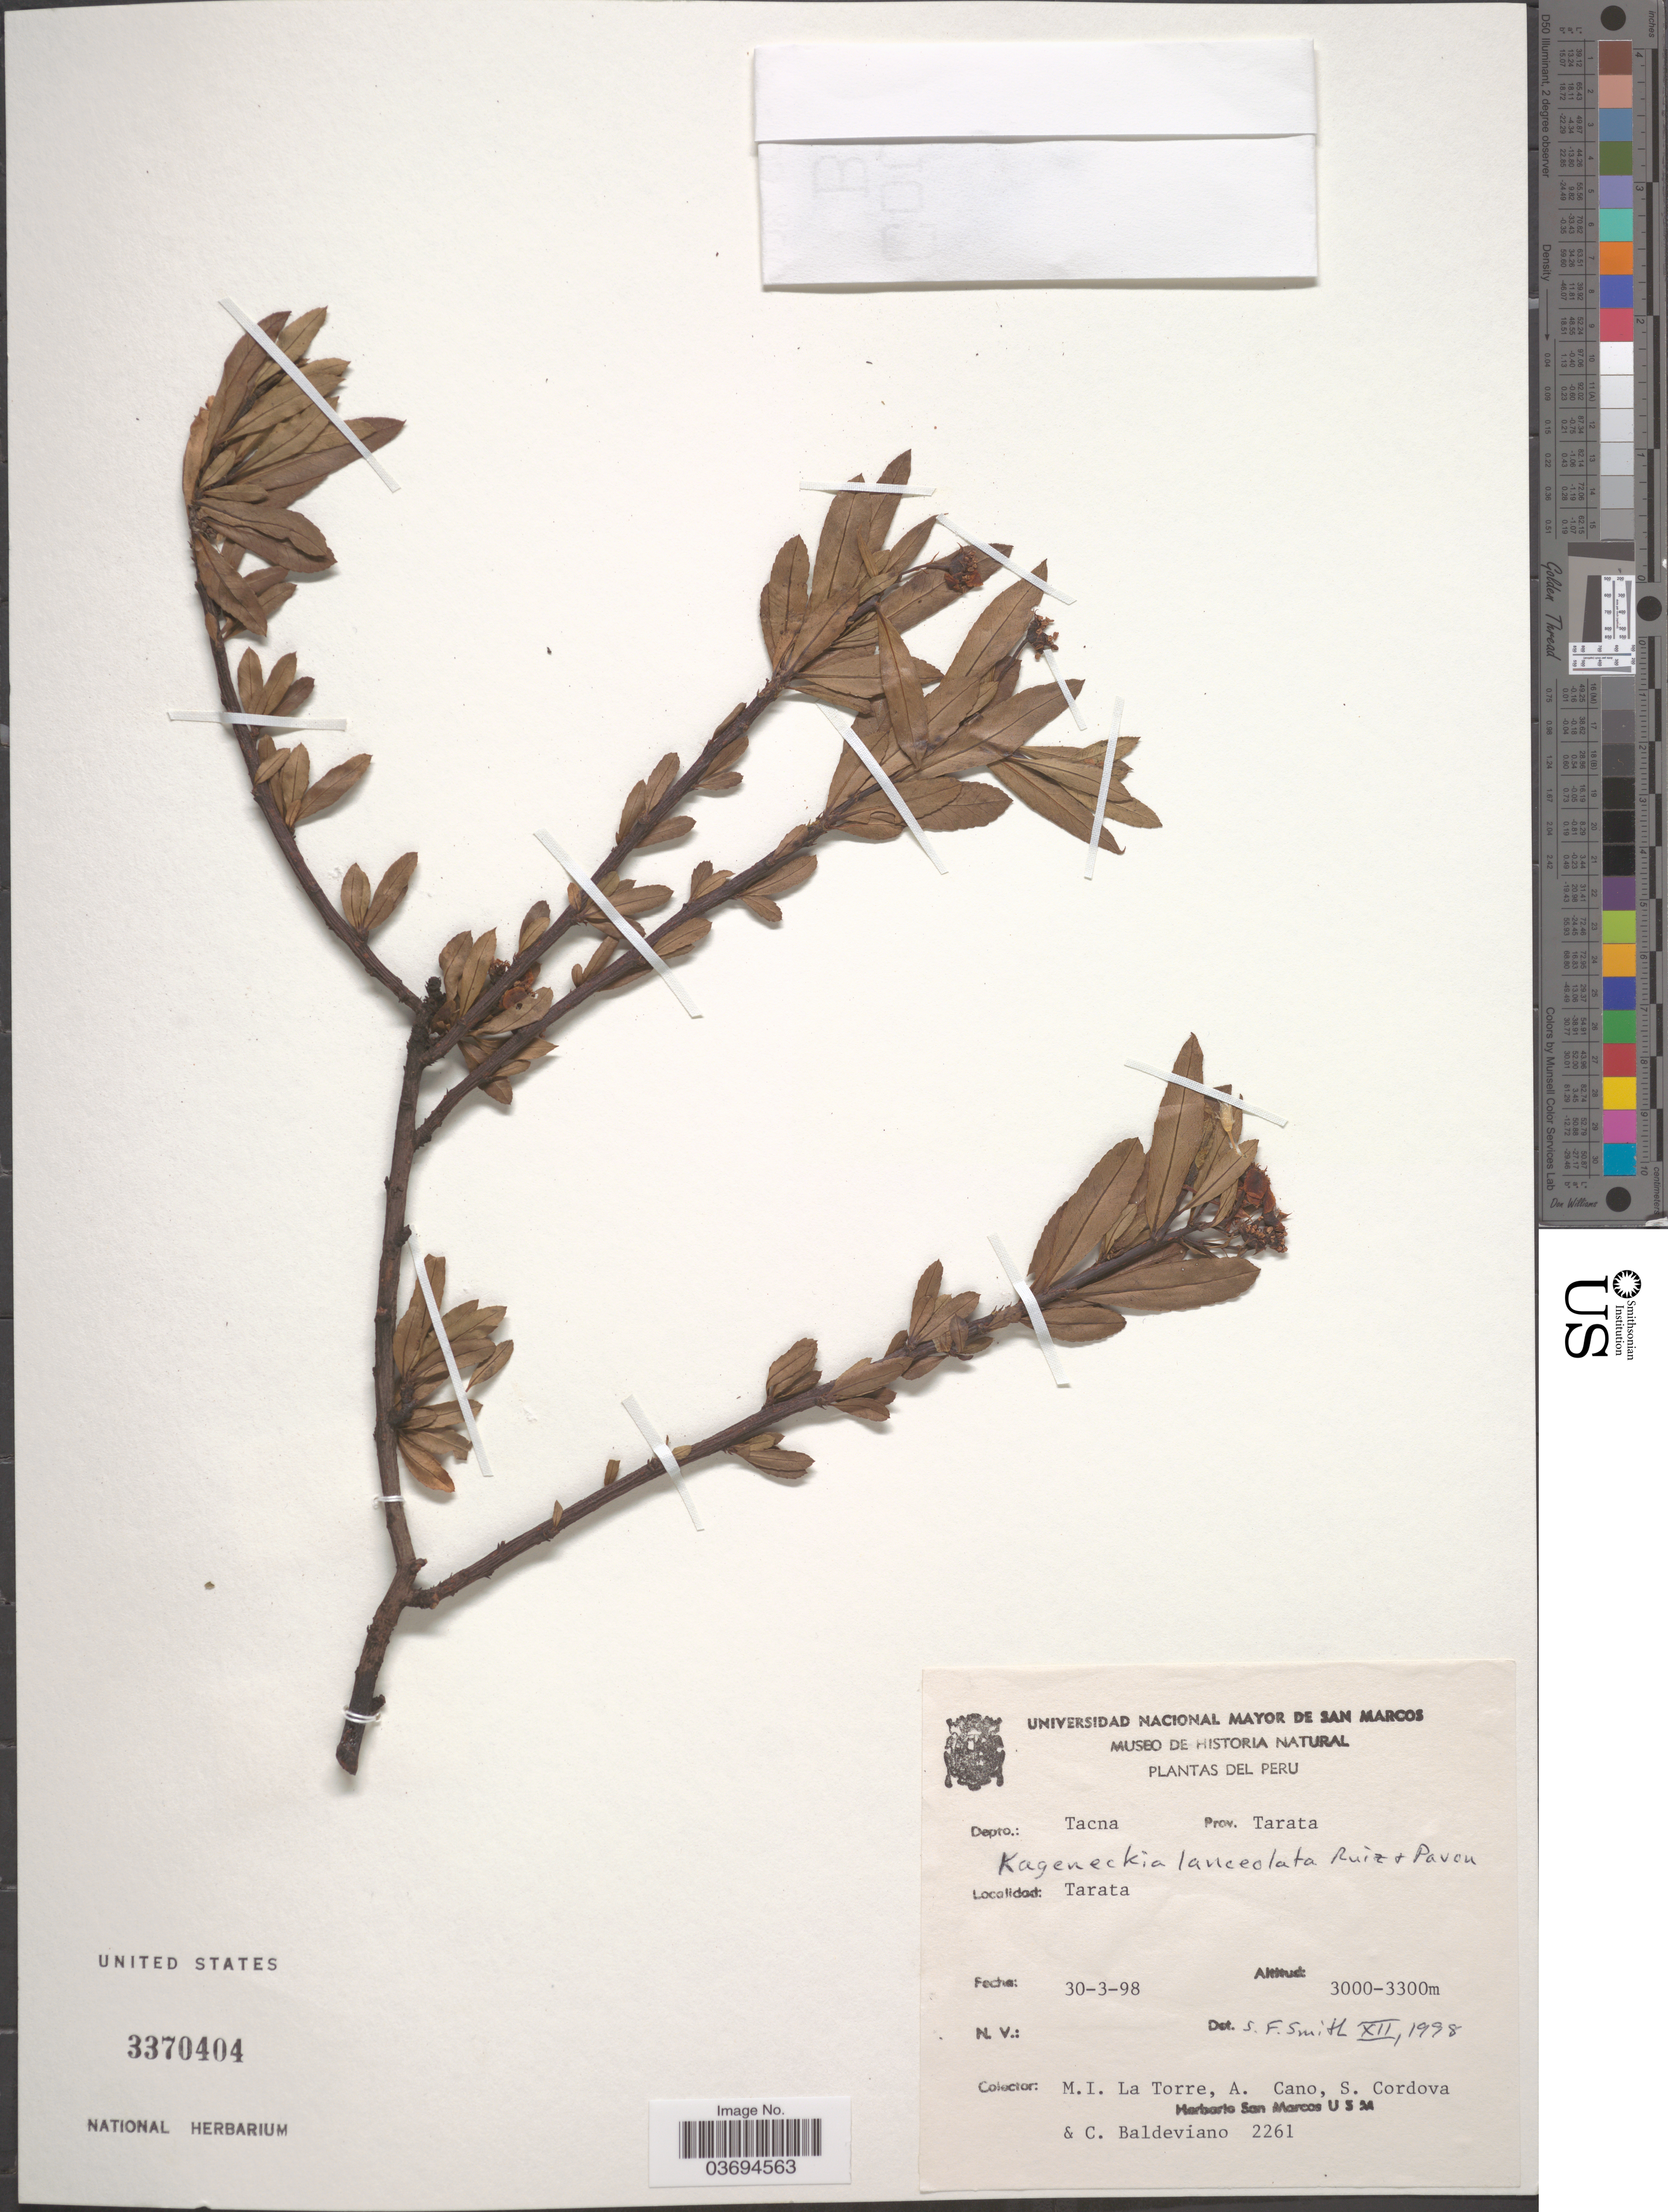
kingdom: Plantae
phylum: Tracheophyta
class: Magnoliopsida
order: Rosales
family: Rosaceae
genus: Kageneckia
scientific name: Kageneckia lanceolata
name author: Ruiz & Pav.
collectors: M. I. La Torre, A. Cano, S. Cordova & C. Baldeviano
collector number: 2261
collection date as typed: Transcribed d/m/y: 30/3/98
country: Peru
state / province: Tacna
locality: Depto.: Tacna. Prov. Tarata. Tarata.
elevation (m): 3000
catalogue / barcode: US 3370404